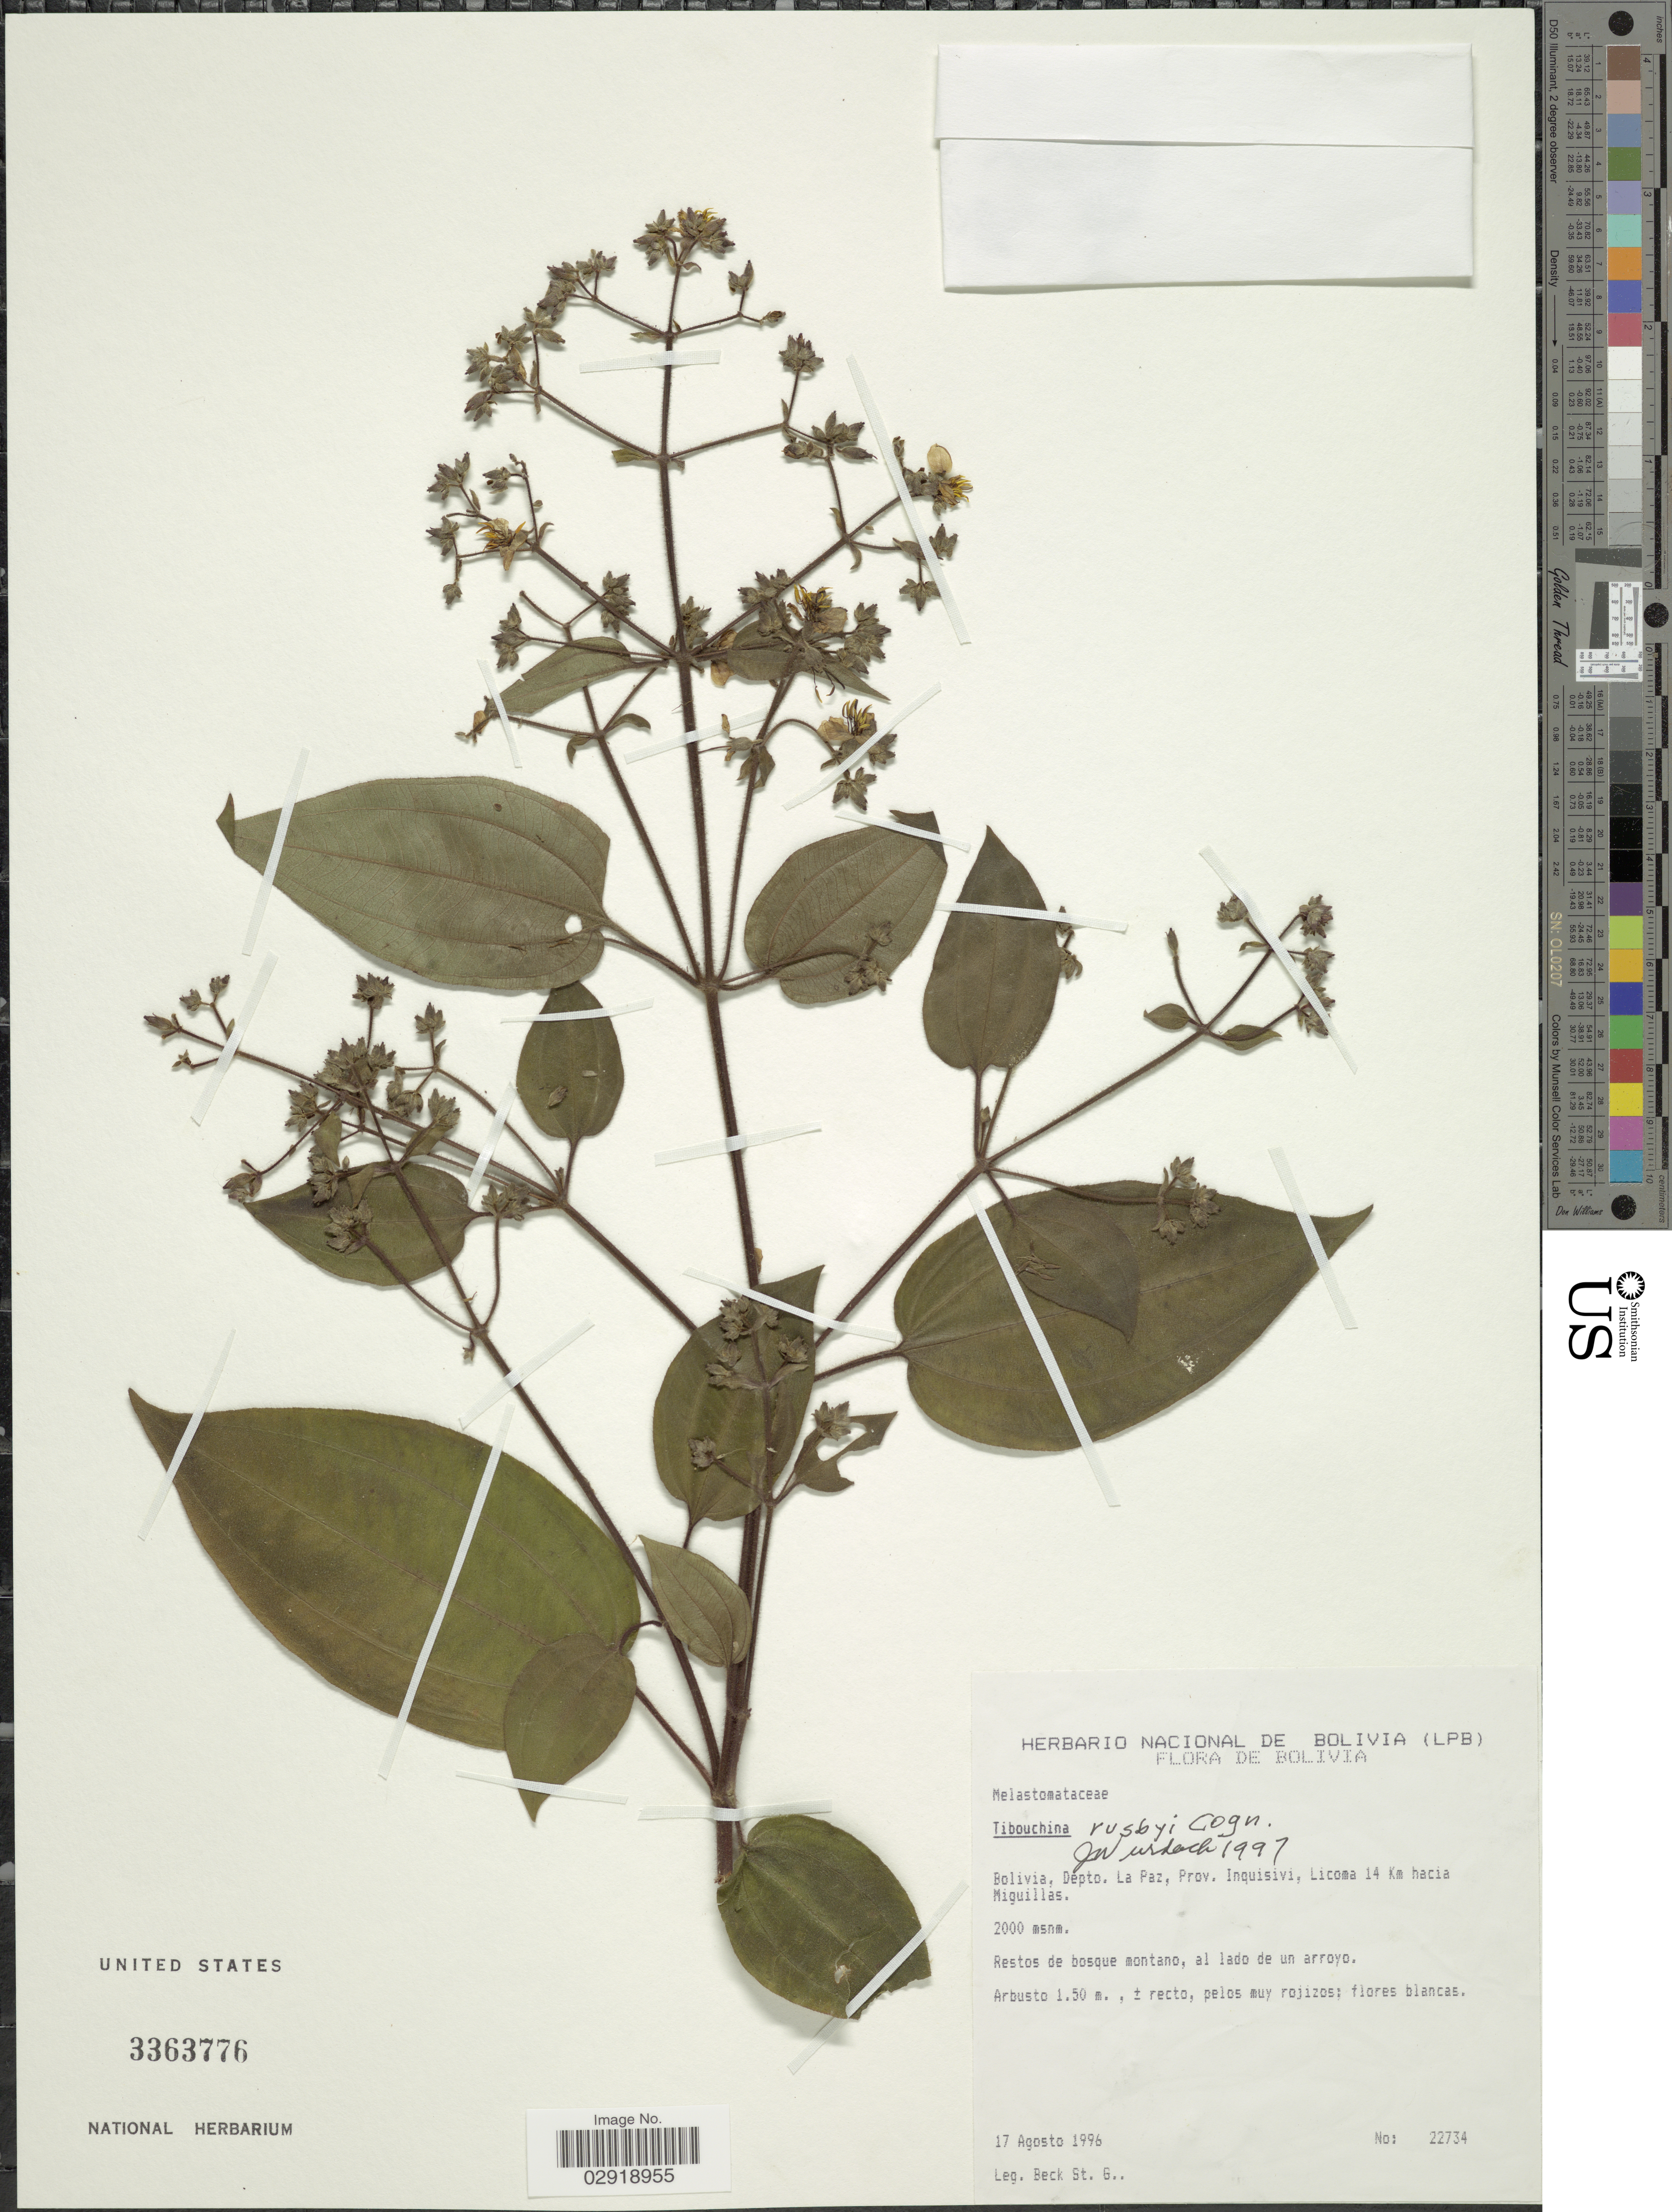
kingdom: Plantae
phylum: Tracheophyta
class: Magnoliopsida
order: Myrtales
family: Melastomataceae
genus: Chaetogastra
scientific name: Chaetogastra rusbyi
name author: (Cogn.) P.J.F. Guim. & Michelang.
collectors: S. G. Beck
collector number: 22734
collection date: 1996-08-17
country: Bolivia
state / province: La Paz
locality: Depto. La Paz, Prov. Inquisivi, Licoma 14 Km hacia Miguillas.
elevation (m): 2000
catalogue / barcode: US 3363776